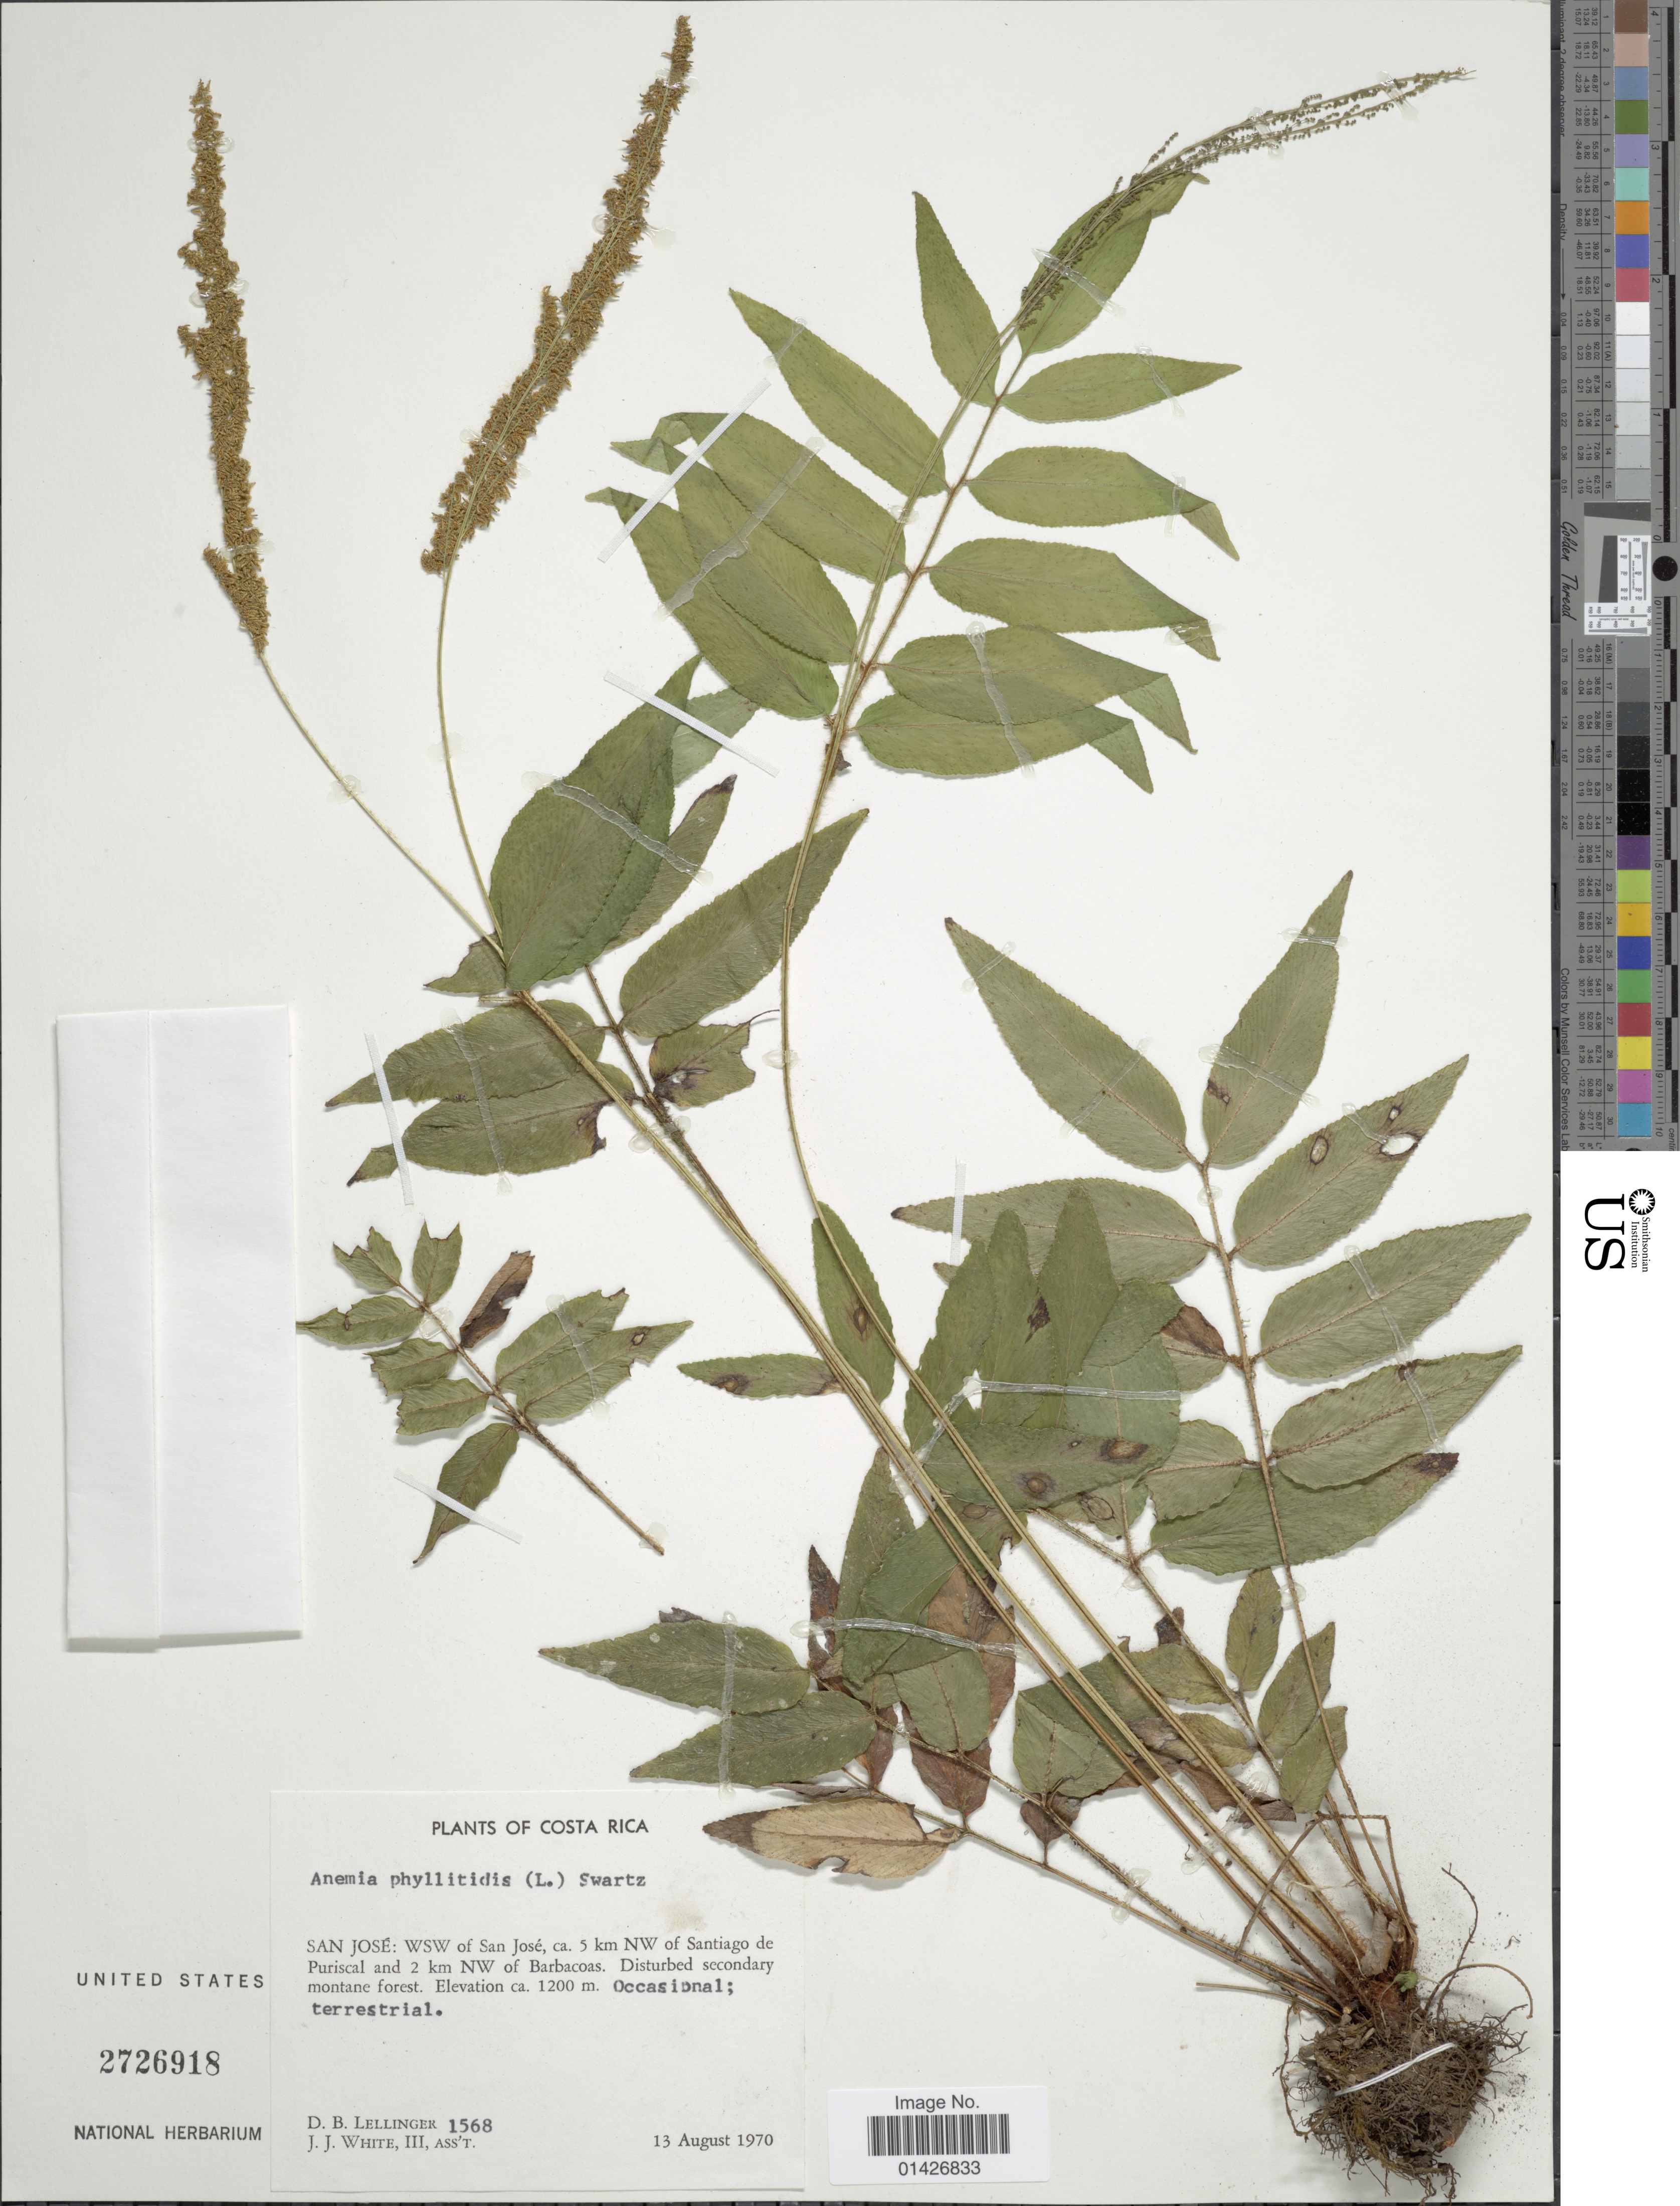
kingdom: Plantae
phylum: Tracheophyta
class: Polypodiopsida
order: Schizaeales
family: Anemiaceae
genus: Anemia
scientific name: Anemia phyllitidis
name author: (L.) Sw.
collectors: D. B. Lellinger & J. J. White III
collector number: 1568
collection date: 1970-08-13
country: Costa Rica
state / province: San José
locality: WSW of San José, ca 5 km NW of Santiago de Puriscal and 2 km NW of Barbacoas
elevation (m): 1200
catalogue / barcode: US 2726918